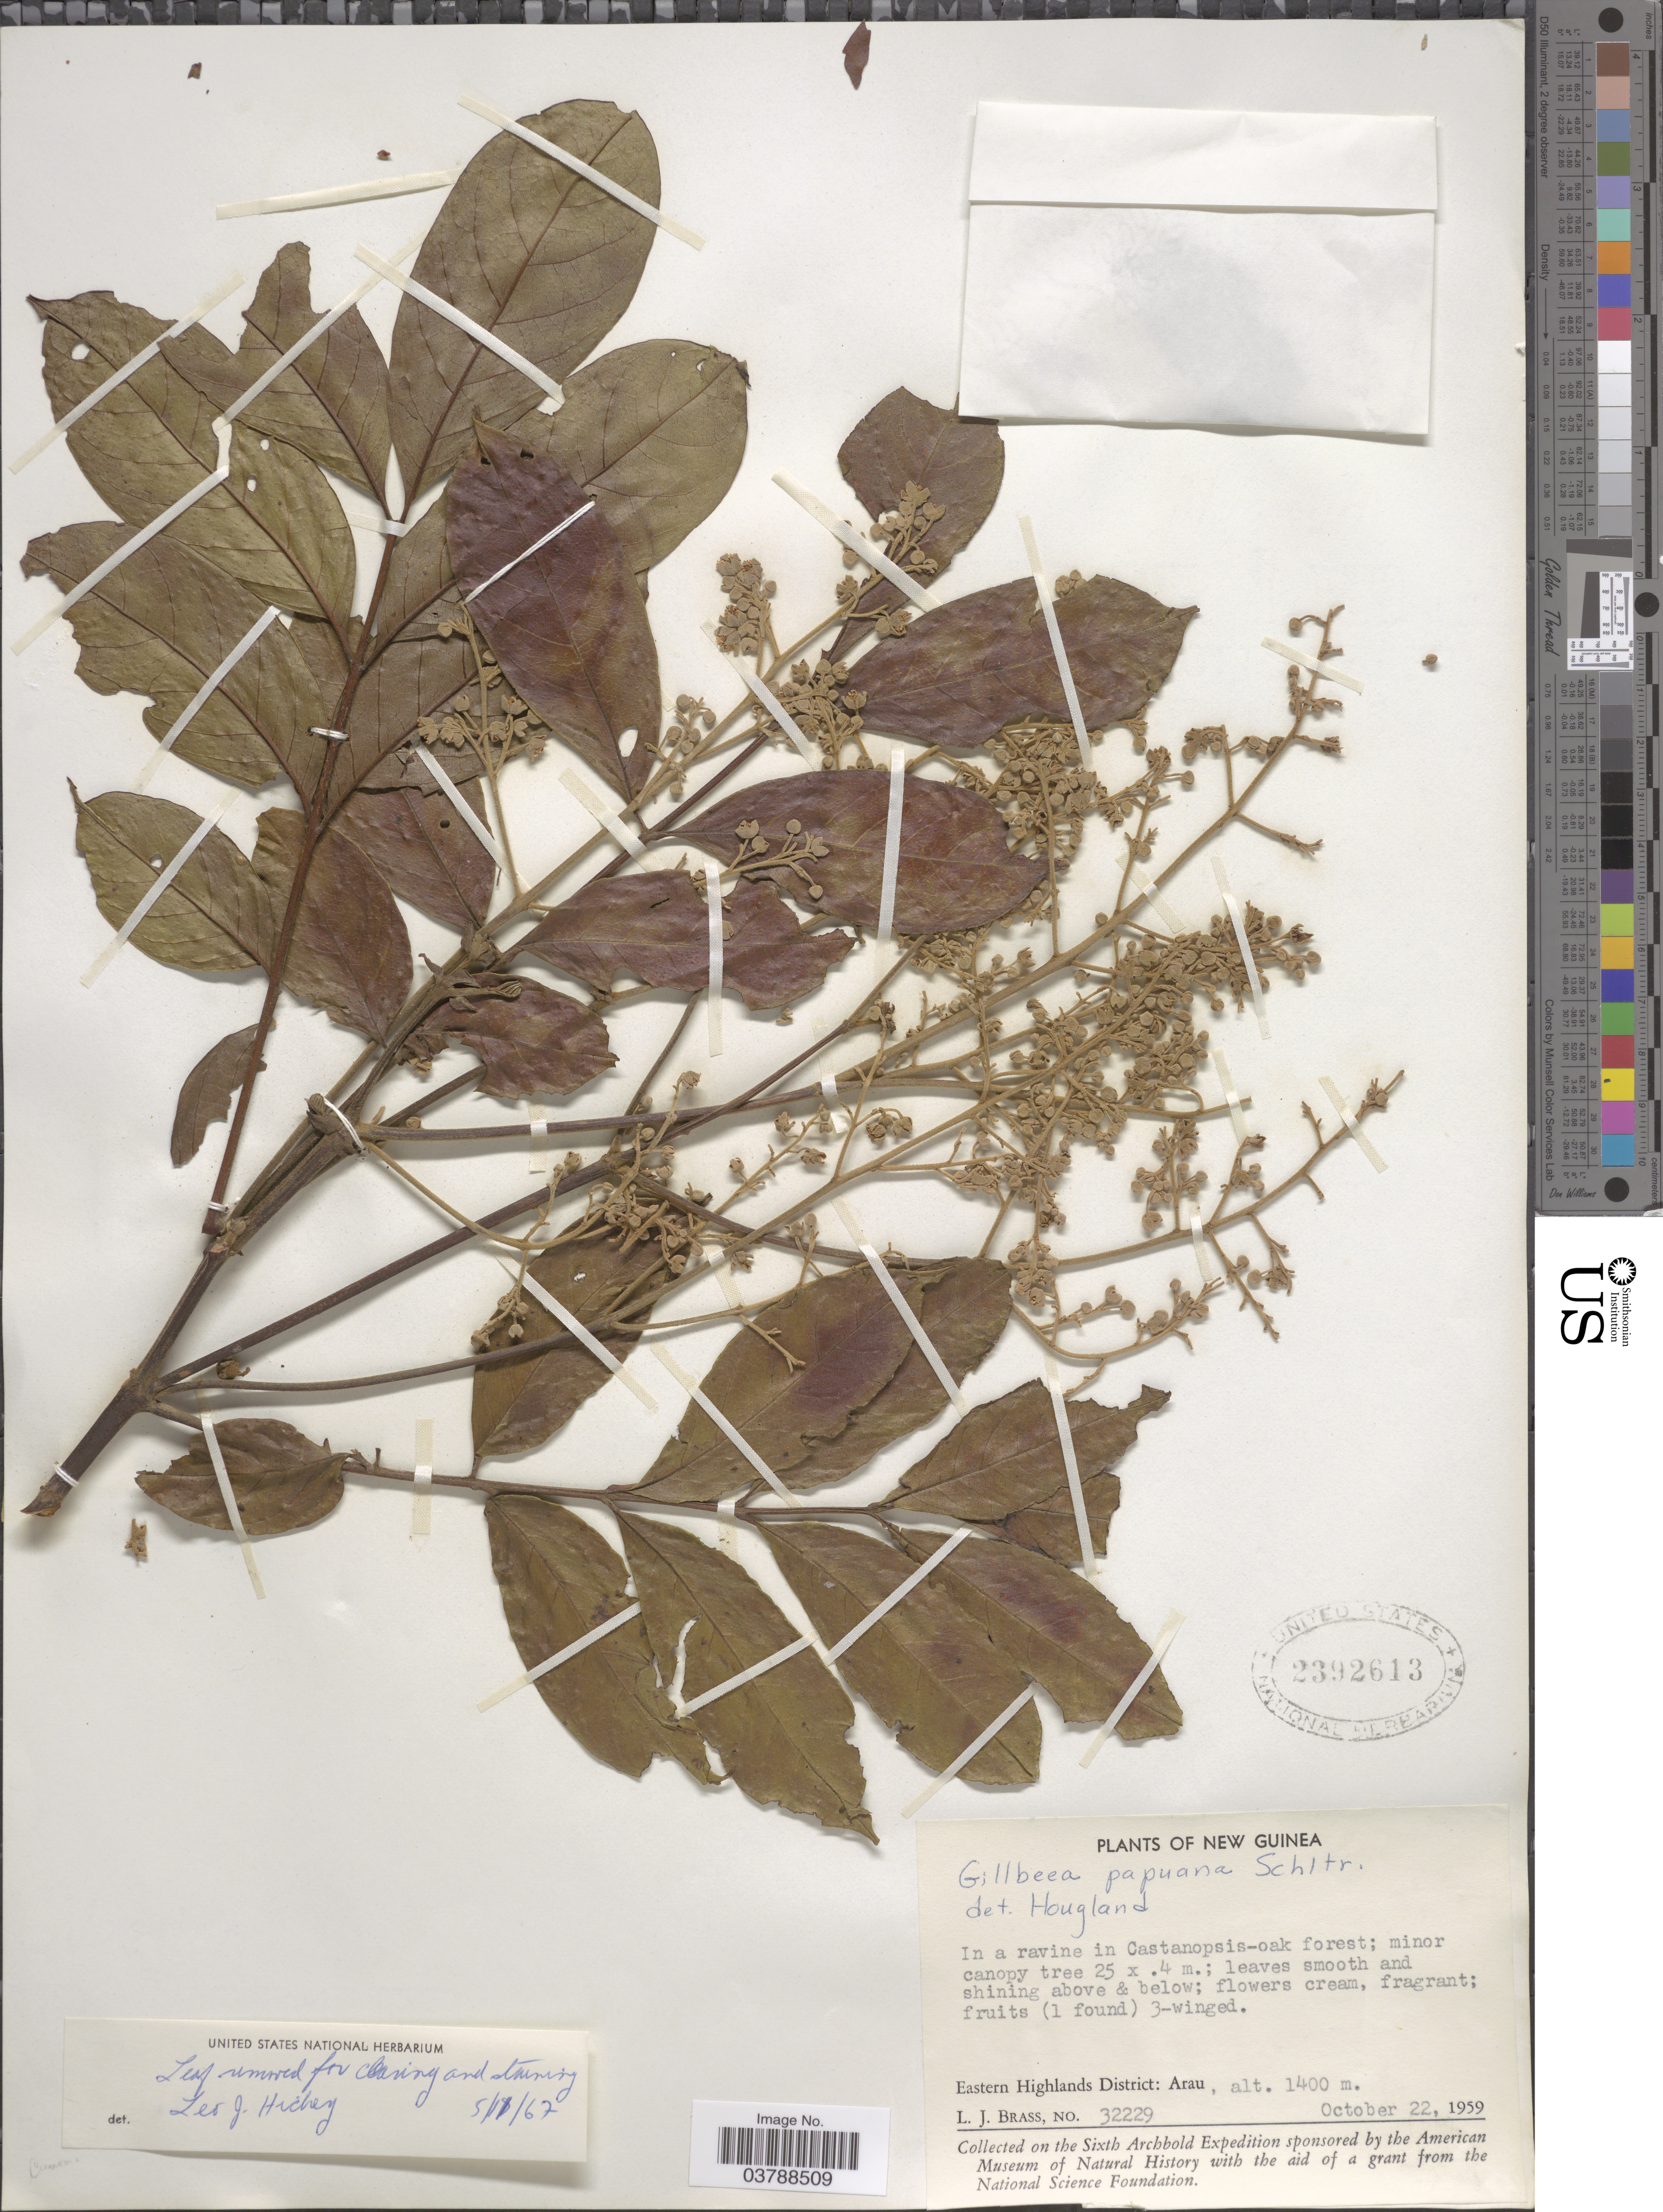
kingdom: Plantae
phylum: Tracheophyta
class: Magnoliopsida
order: Oxalidales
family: Cunoniaceae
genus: Gillbeea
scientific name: Gillbeea papuana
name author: Schltr.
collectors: L. J. Brass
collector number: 32229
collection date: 1959-10-22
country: Papua New Guinea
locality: New Guinea. Eastern Highlands District: Arau.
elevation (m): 1400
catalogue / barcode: US 2392613